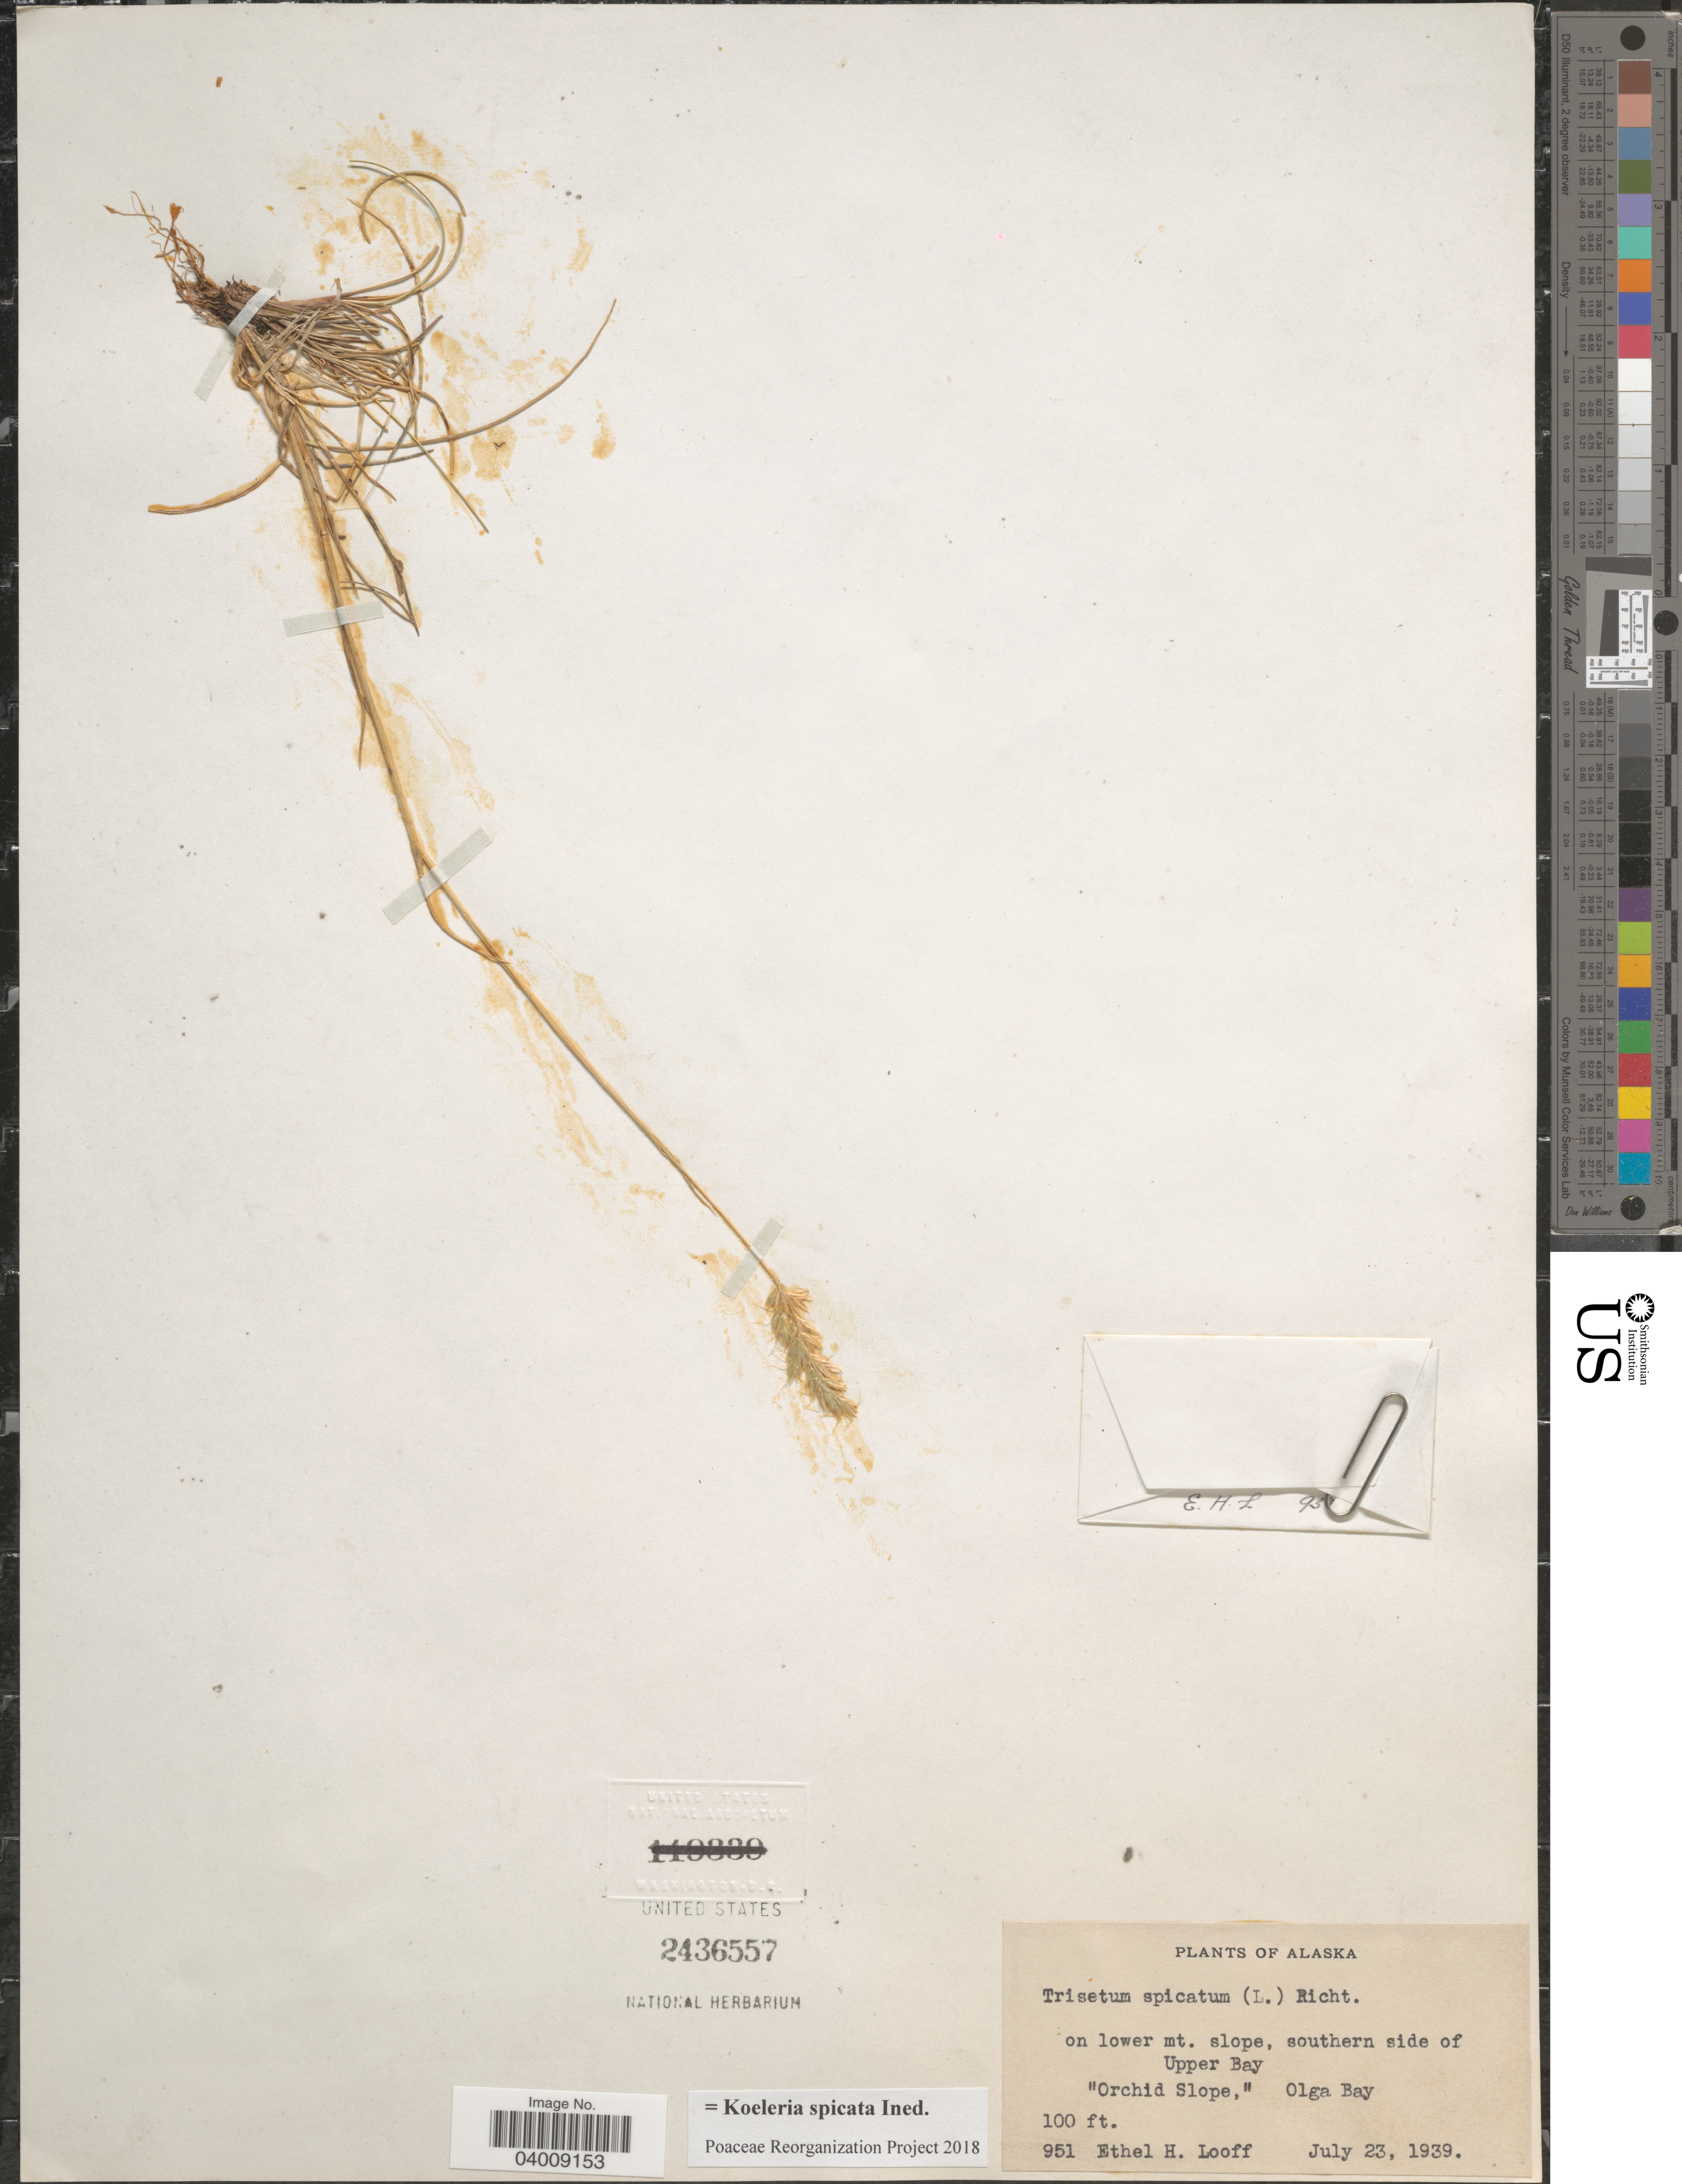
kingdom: Plantae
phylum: Tracheophyta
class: Liliopsida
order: Poales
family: Poaceae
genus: Koeleria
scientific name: Koeleria spicata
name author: (L.) Barberá et al.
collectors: E. Looff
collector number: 951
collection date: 1939-07-23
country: United States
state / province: Alaska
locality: On lower mt. slope, southern side of Upper Bay. "Orchid Slope," Olga Bay.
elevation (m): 30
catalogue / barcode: US 2436557